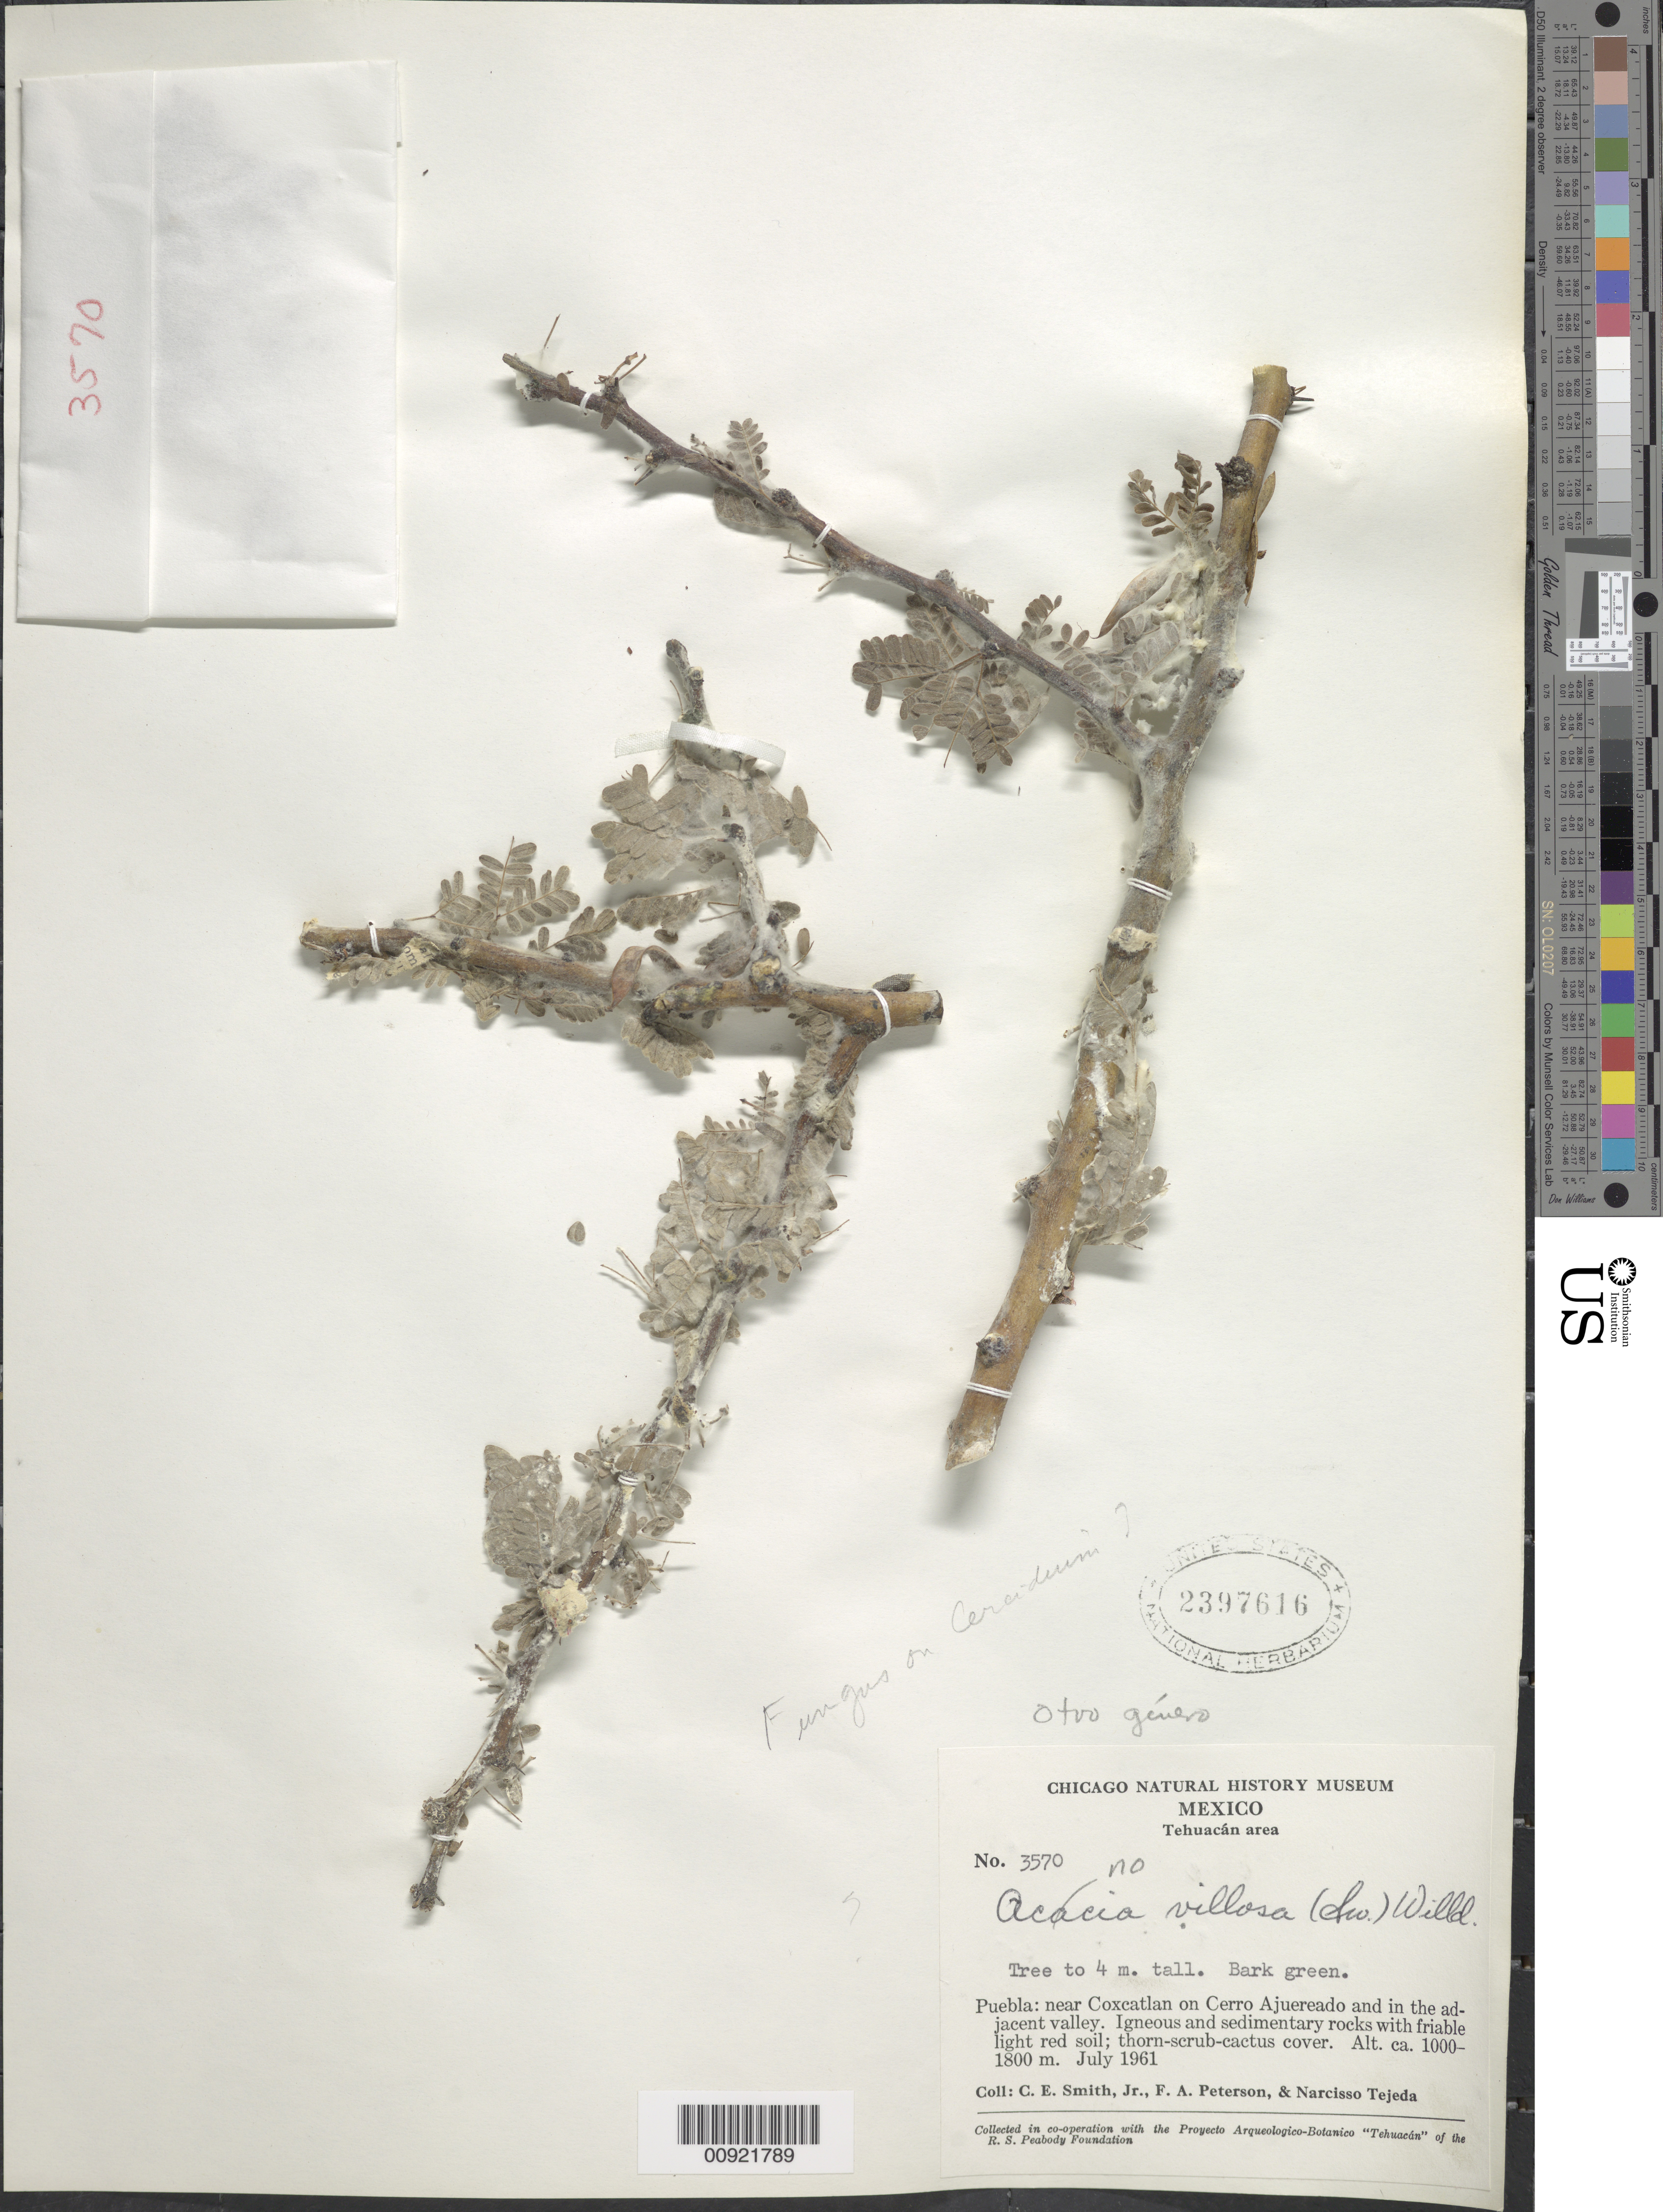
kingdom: Plantae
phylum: Tracheophyta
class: Magnoliopsida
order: Fabales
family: Fabaceae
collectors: C. E. Smith Jr., F. A. Peterson & N. Tejeda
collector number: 3570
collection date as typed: Jul 1961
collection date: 1961-07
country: Mexico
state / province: Puebla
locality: Puebla: near Coxcatlan on Cerro Ajuereado and in the adjacent valley.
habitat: Igneous and sedimentary rocks with friable light red soil; thorn-scrub-cactus cover.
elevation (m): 1800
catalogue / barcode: US 2397616